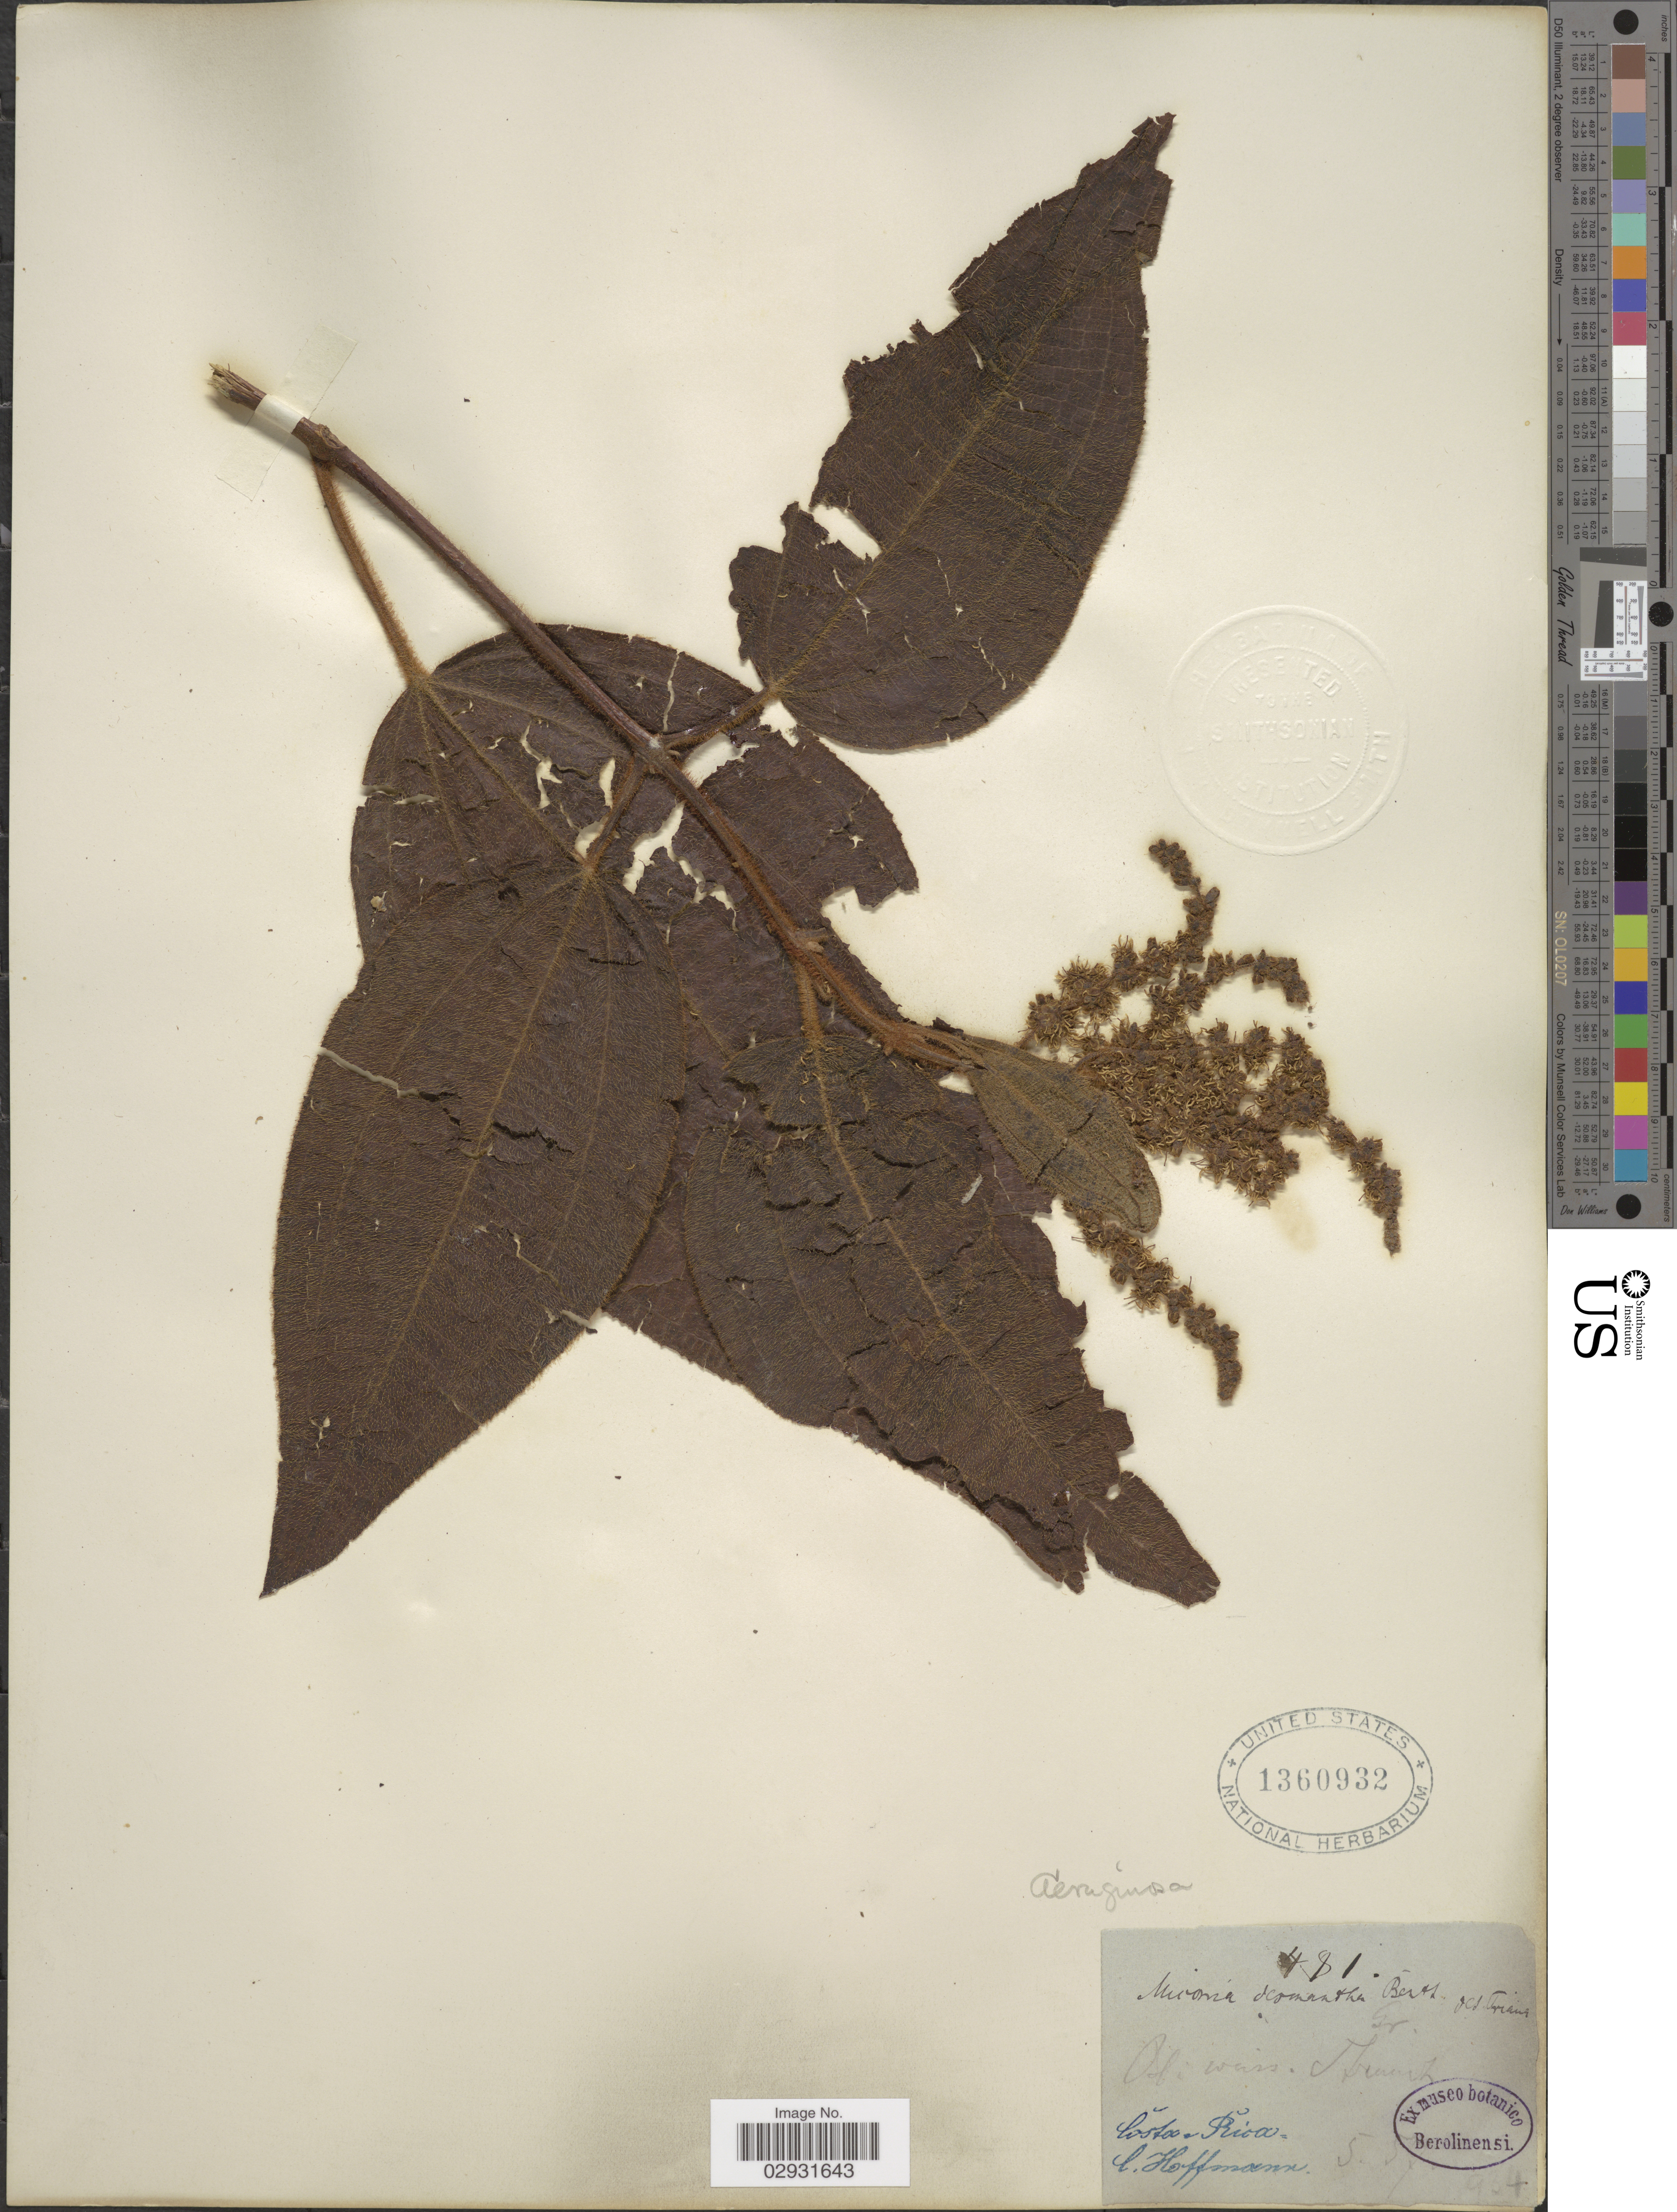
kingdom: Plantae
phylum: Tracheophyta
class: Magnoliopsida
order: Myrtales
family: Melastomataceae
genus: Miconia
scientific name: Miconia aeruginosa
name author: Naudin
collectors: C. Hoffmann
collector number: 481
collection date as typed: Transcribed d/m/y: /5/57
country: Costa Rica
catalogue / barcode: US 1360932